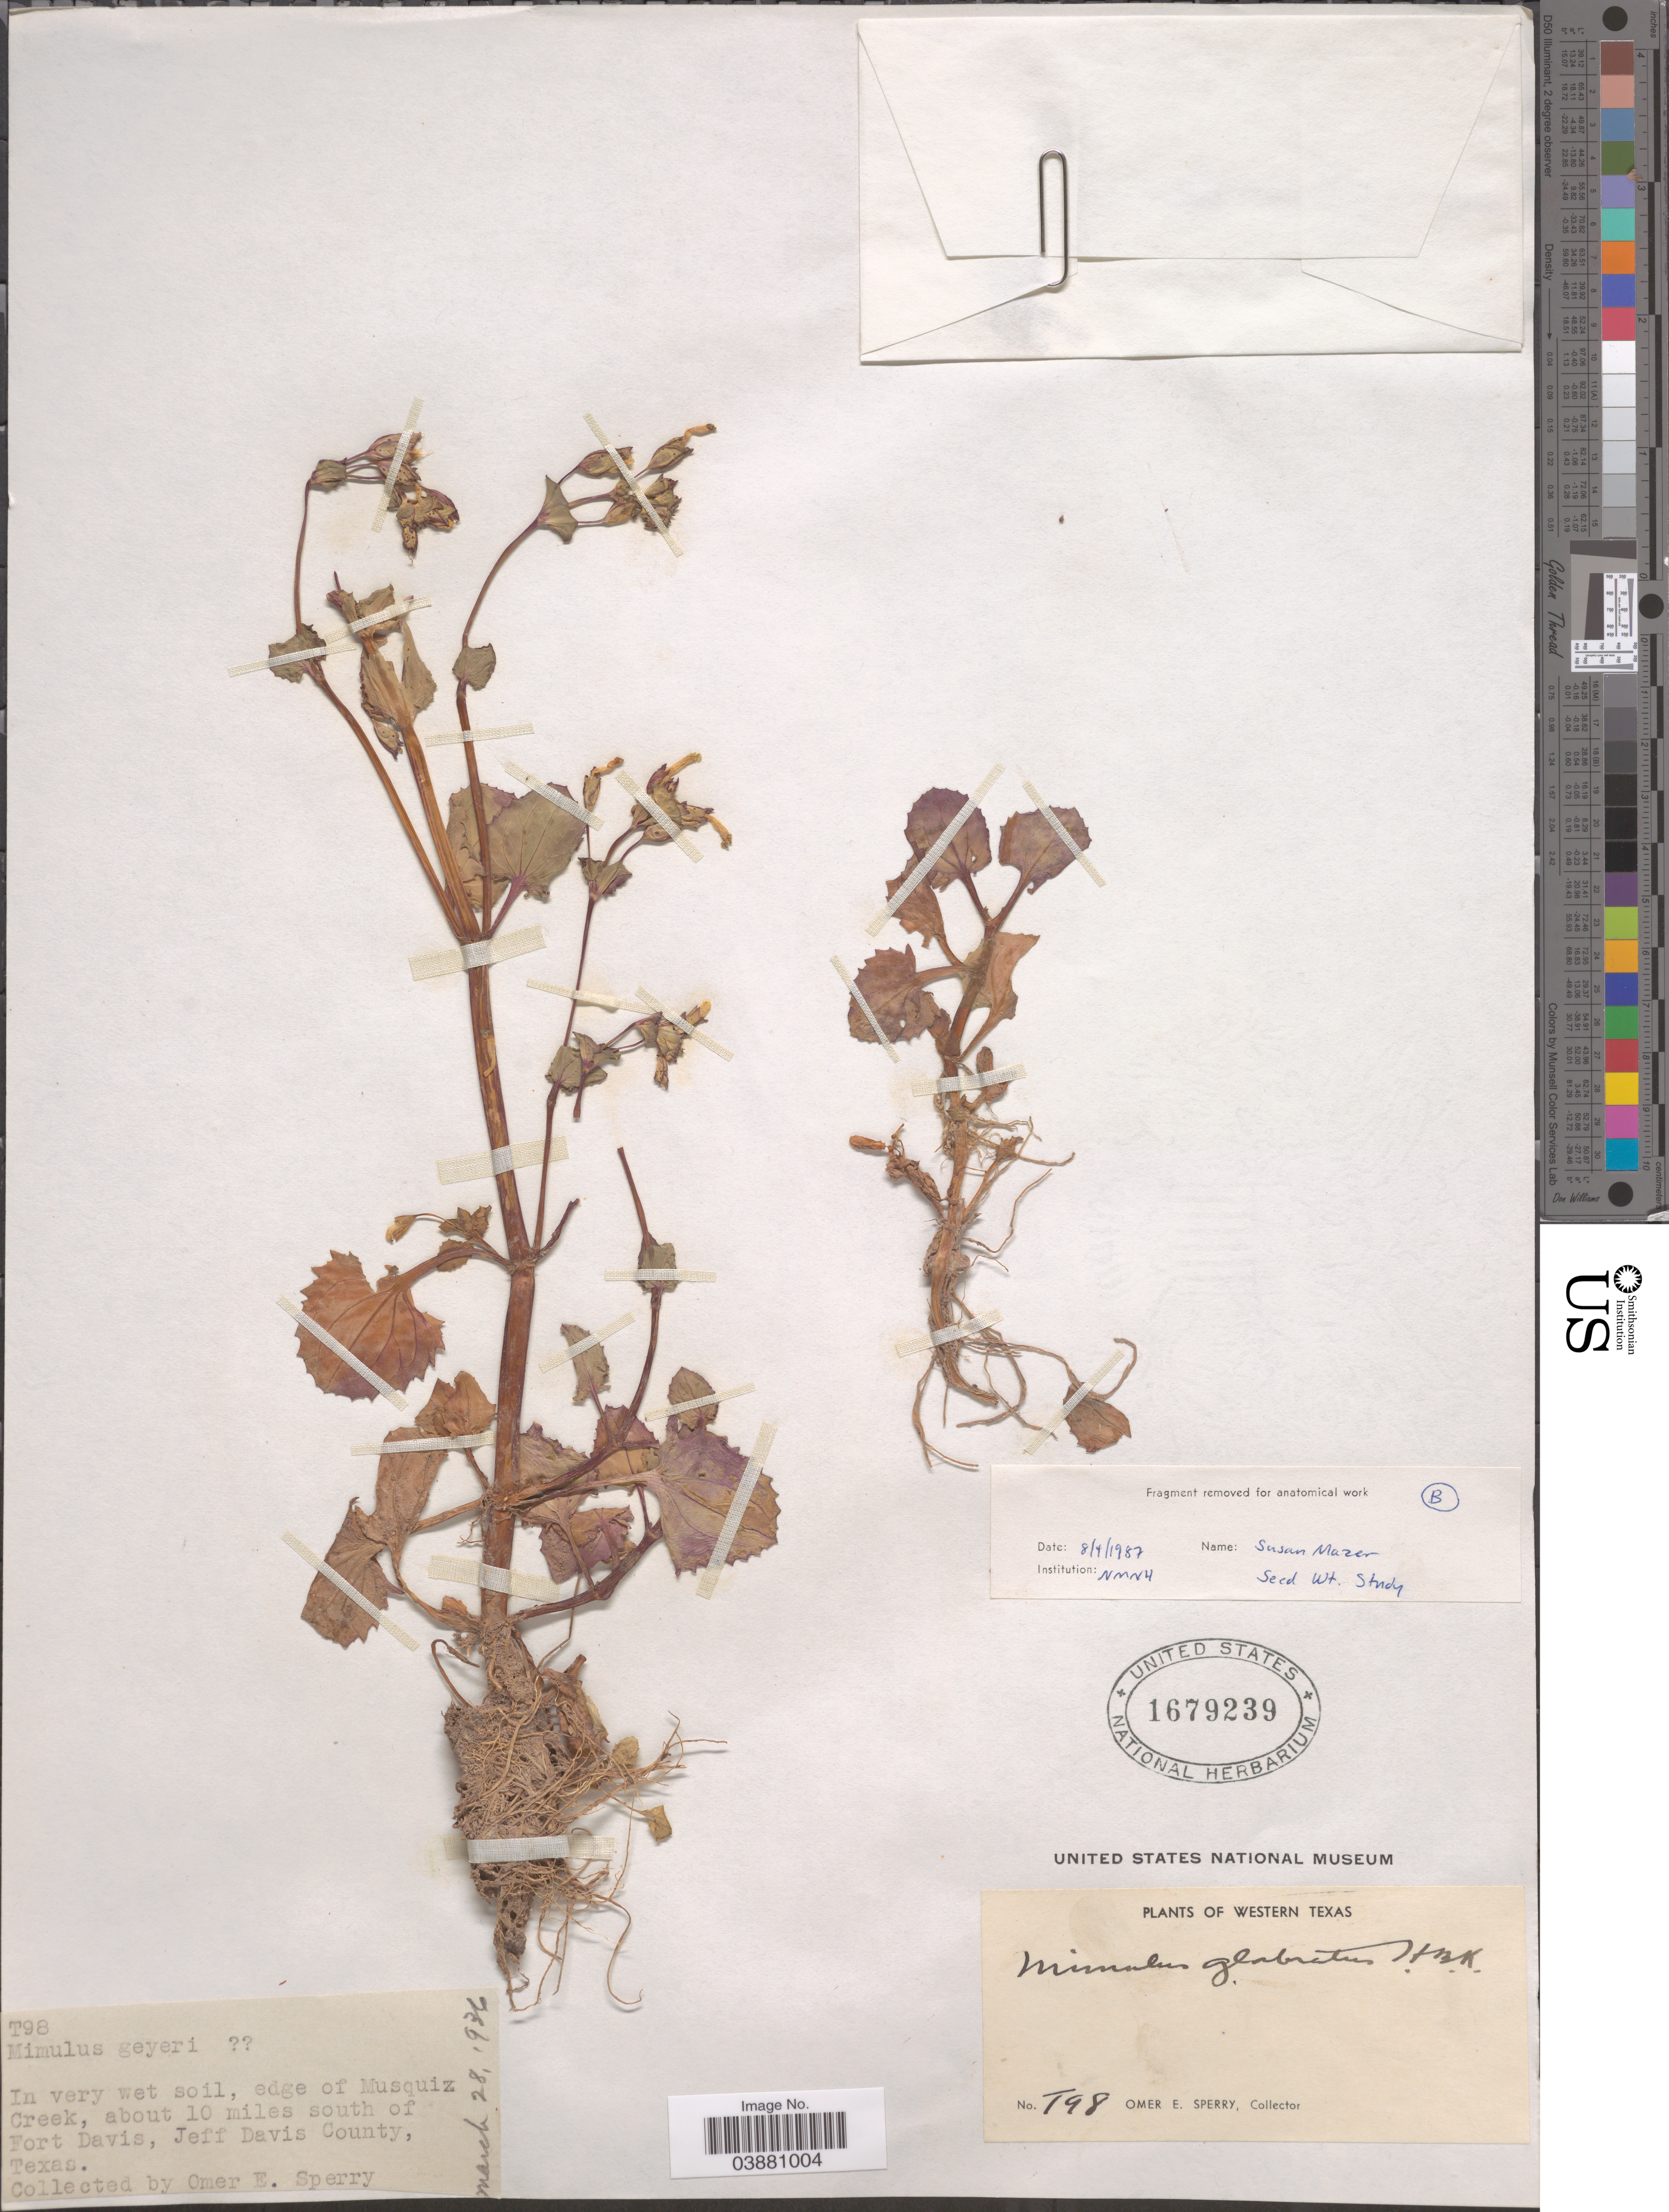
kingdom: Plantae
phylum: Tracheophyta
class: Magnoliopsida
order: Lamiales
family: Phrymaceae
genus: Mimulus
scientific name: Mimulus glabratus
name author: Kunth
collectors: O. E. Sperry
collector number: T98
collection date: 1936-03-28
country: United States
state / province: Texas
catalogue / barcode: US 1679239